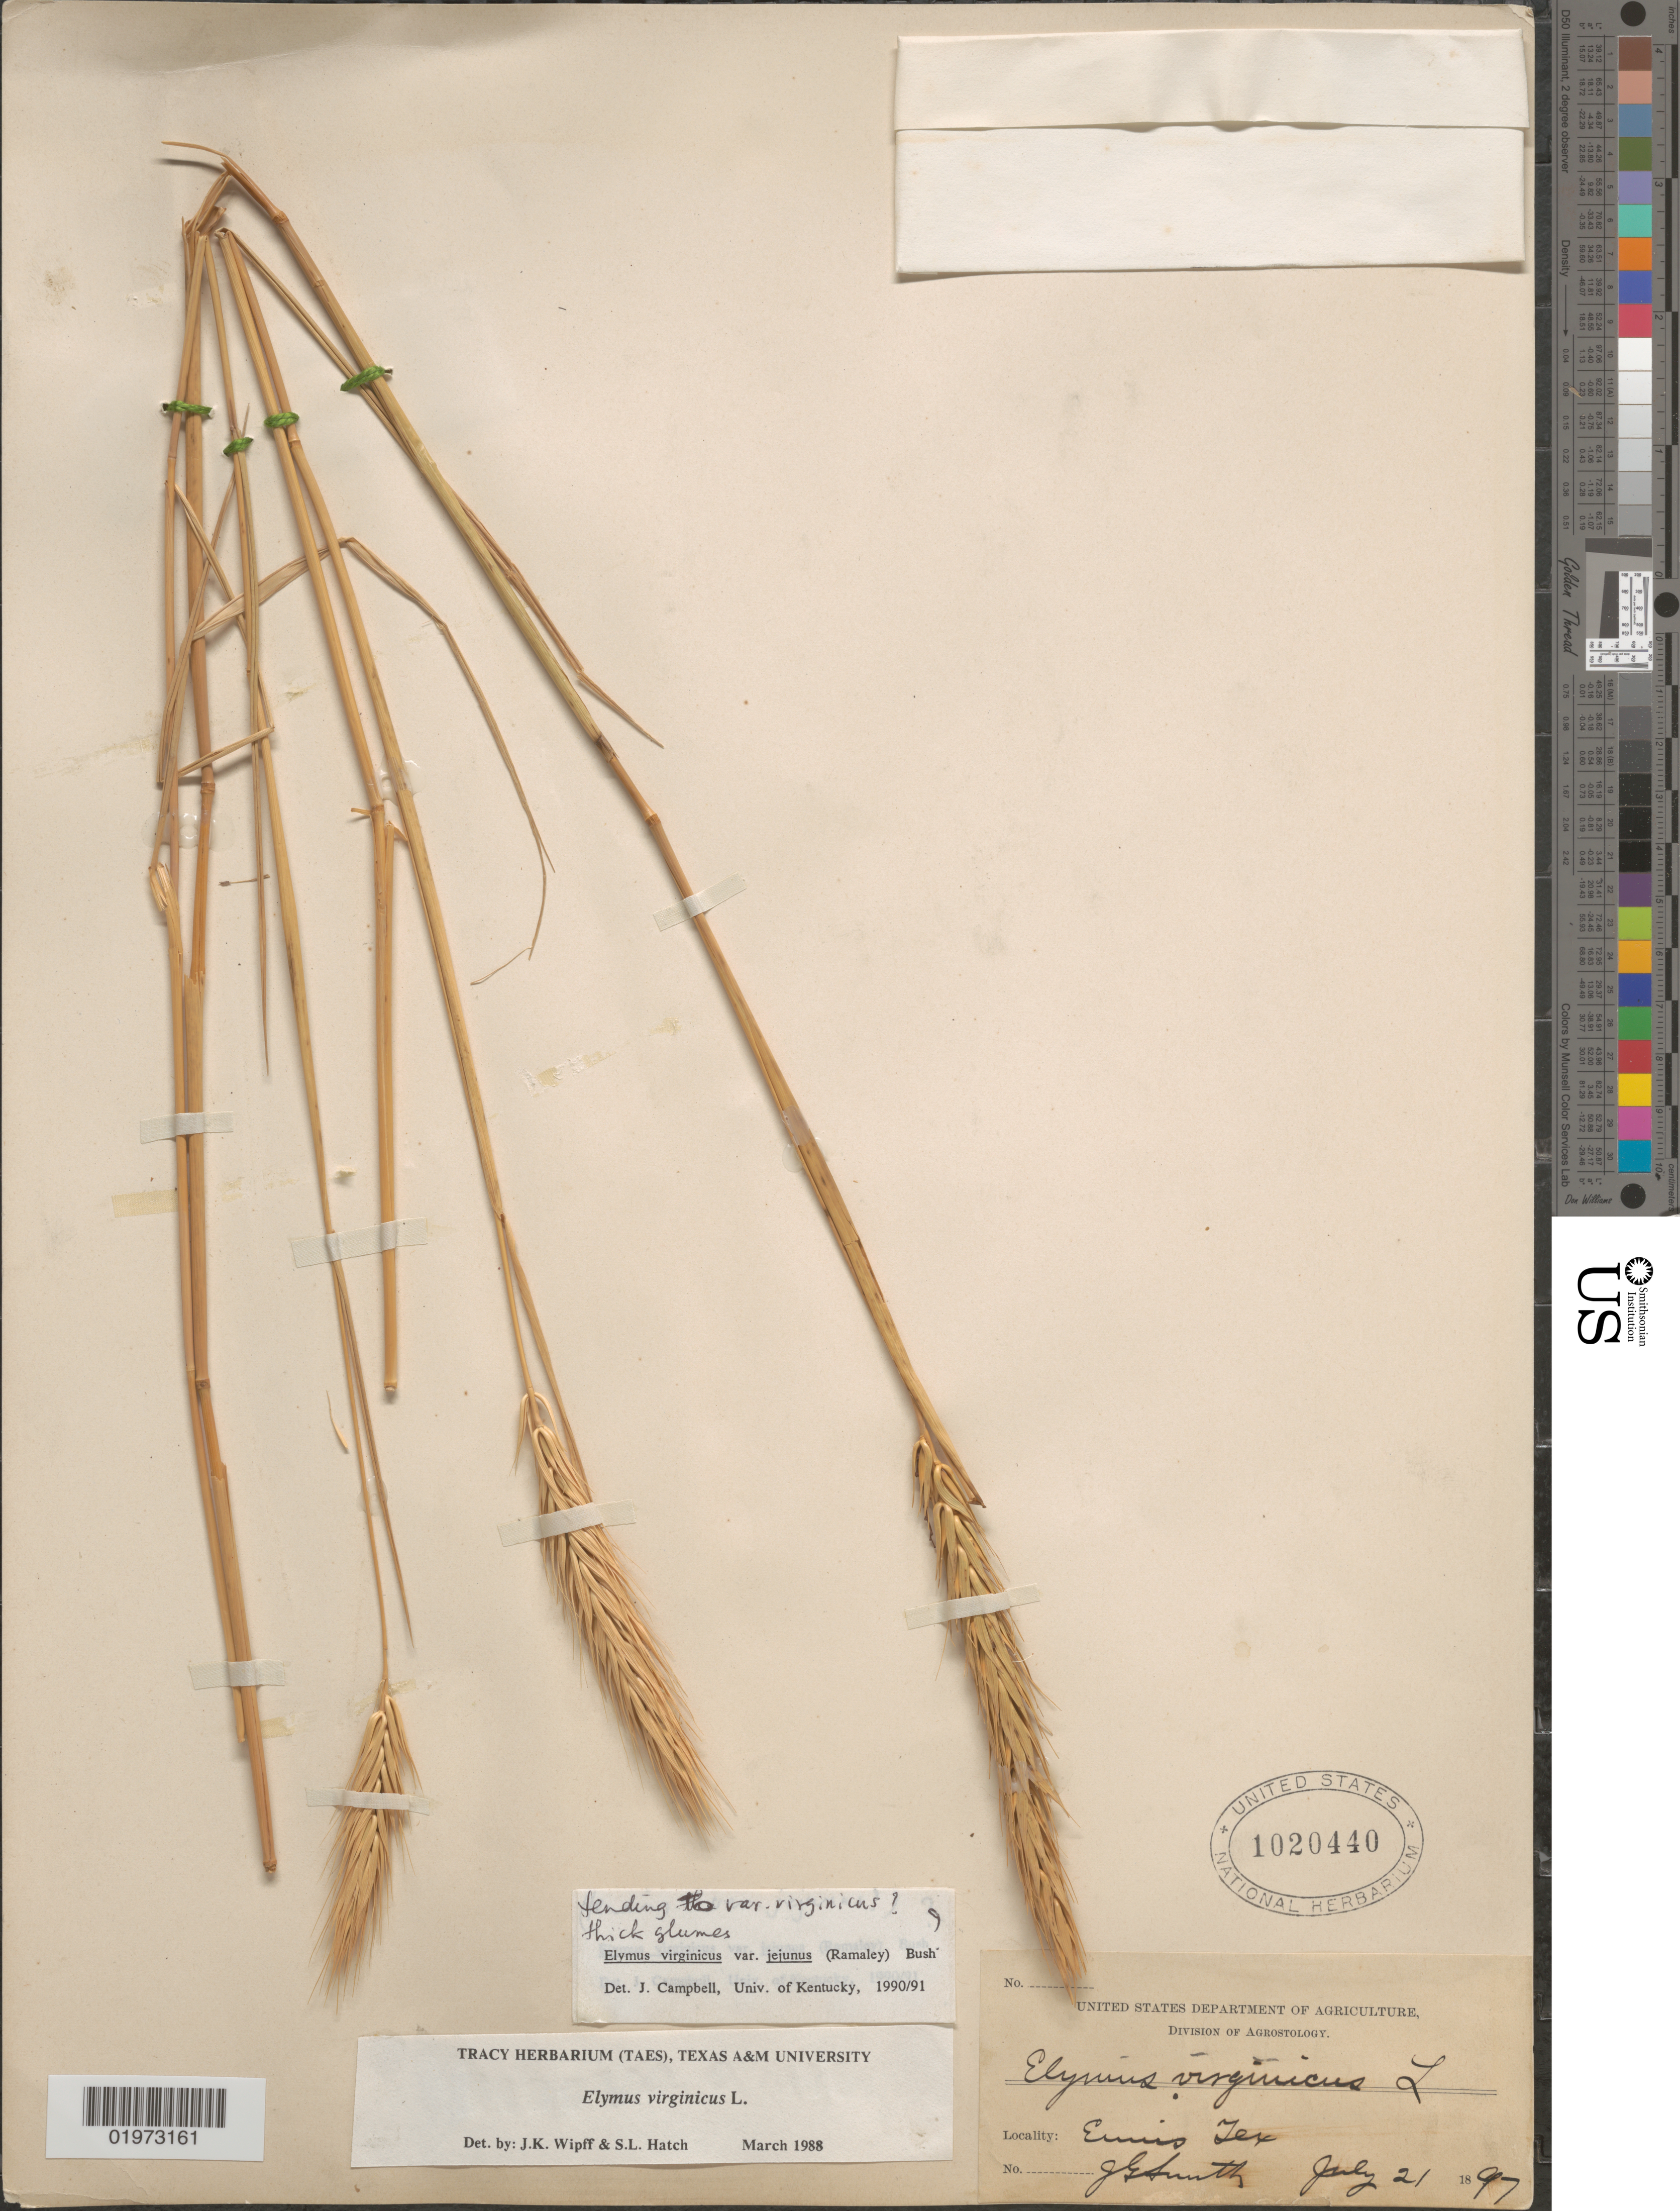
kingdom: Plantae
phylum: Tracheophyta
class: Liliopsida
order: Poales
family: Poaceae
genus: Elymus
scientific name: Elymus virginicus var. virginicus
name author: L.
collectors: J. G. Smith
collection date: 1897-07-21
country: United States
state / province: Texas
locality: Ennis.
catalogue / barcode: US 1020440